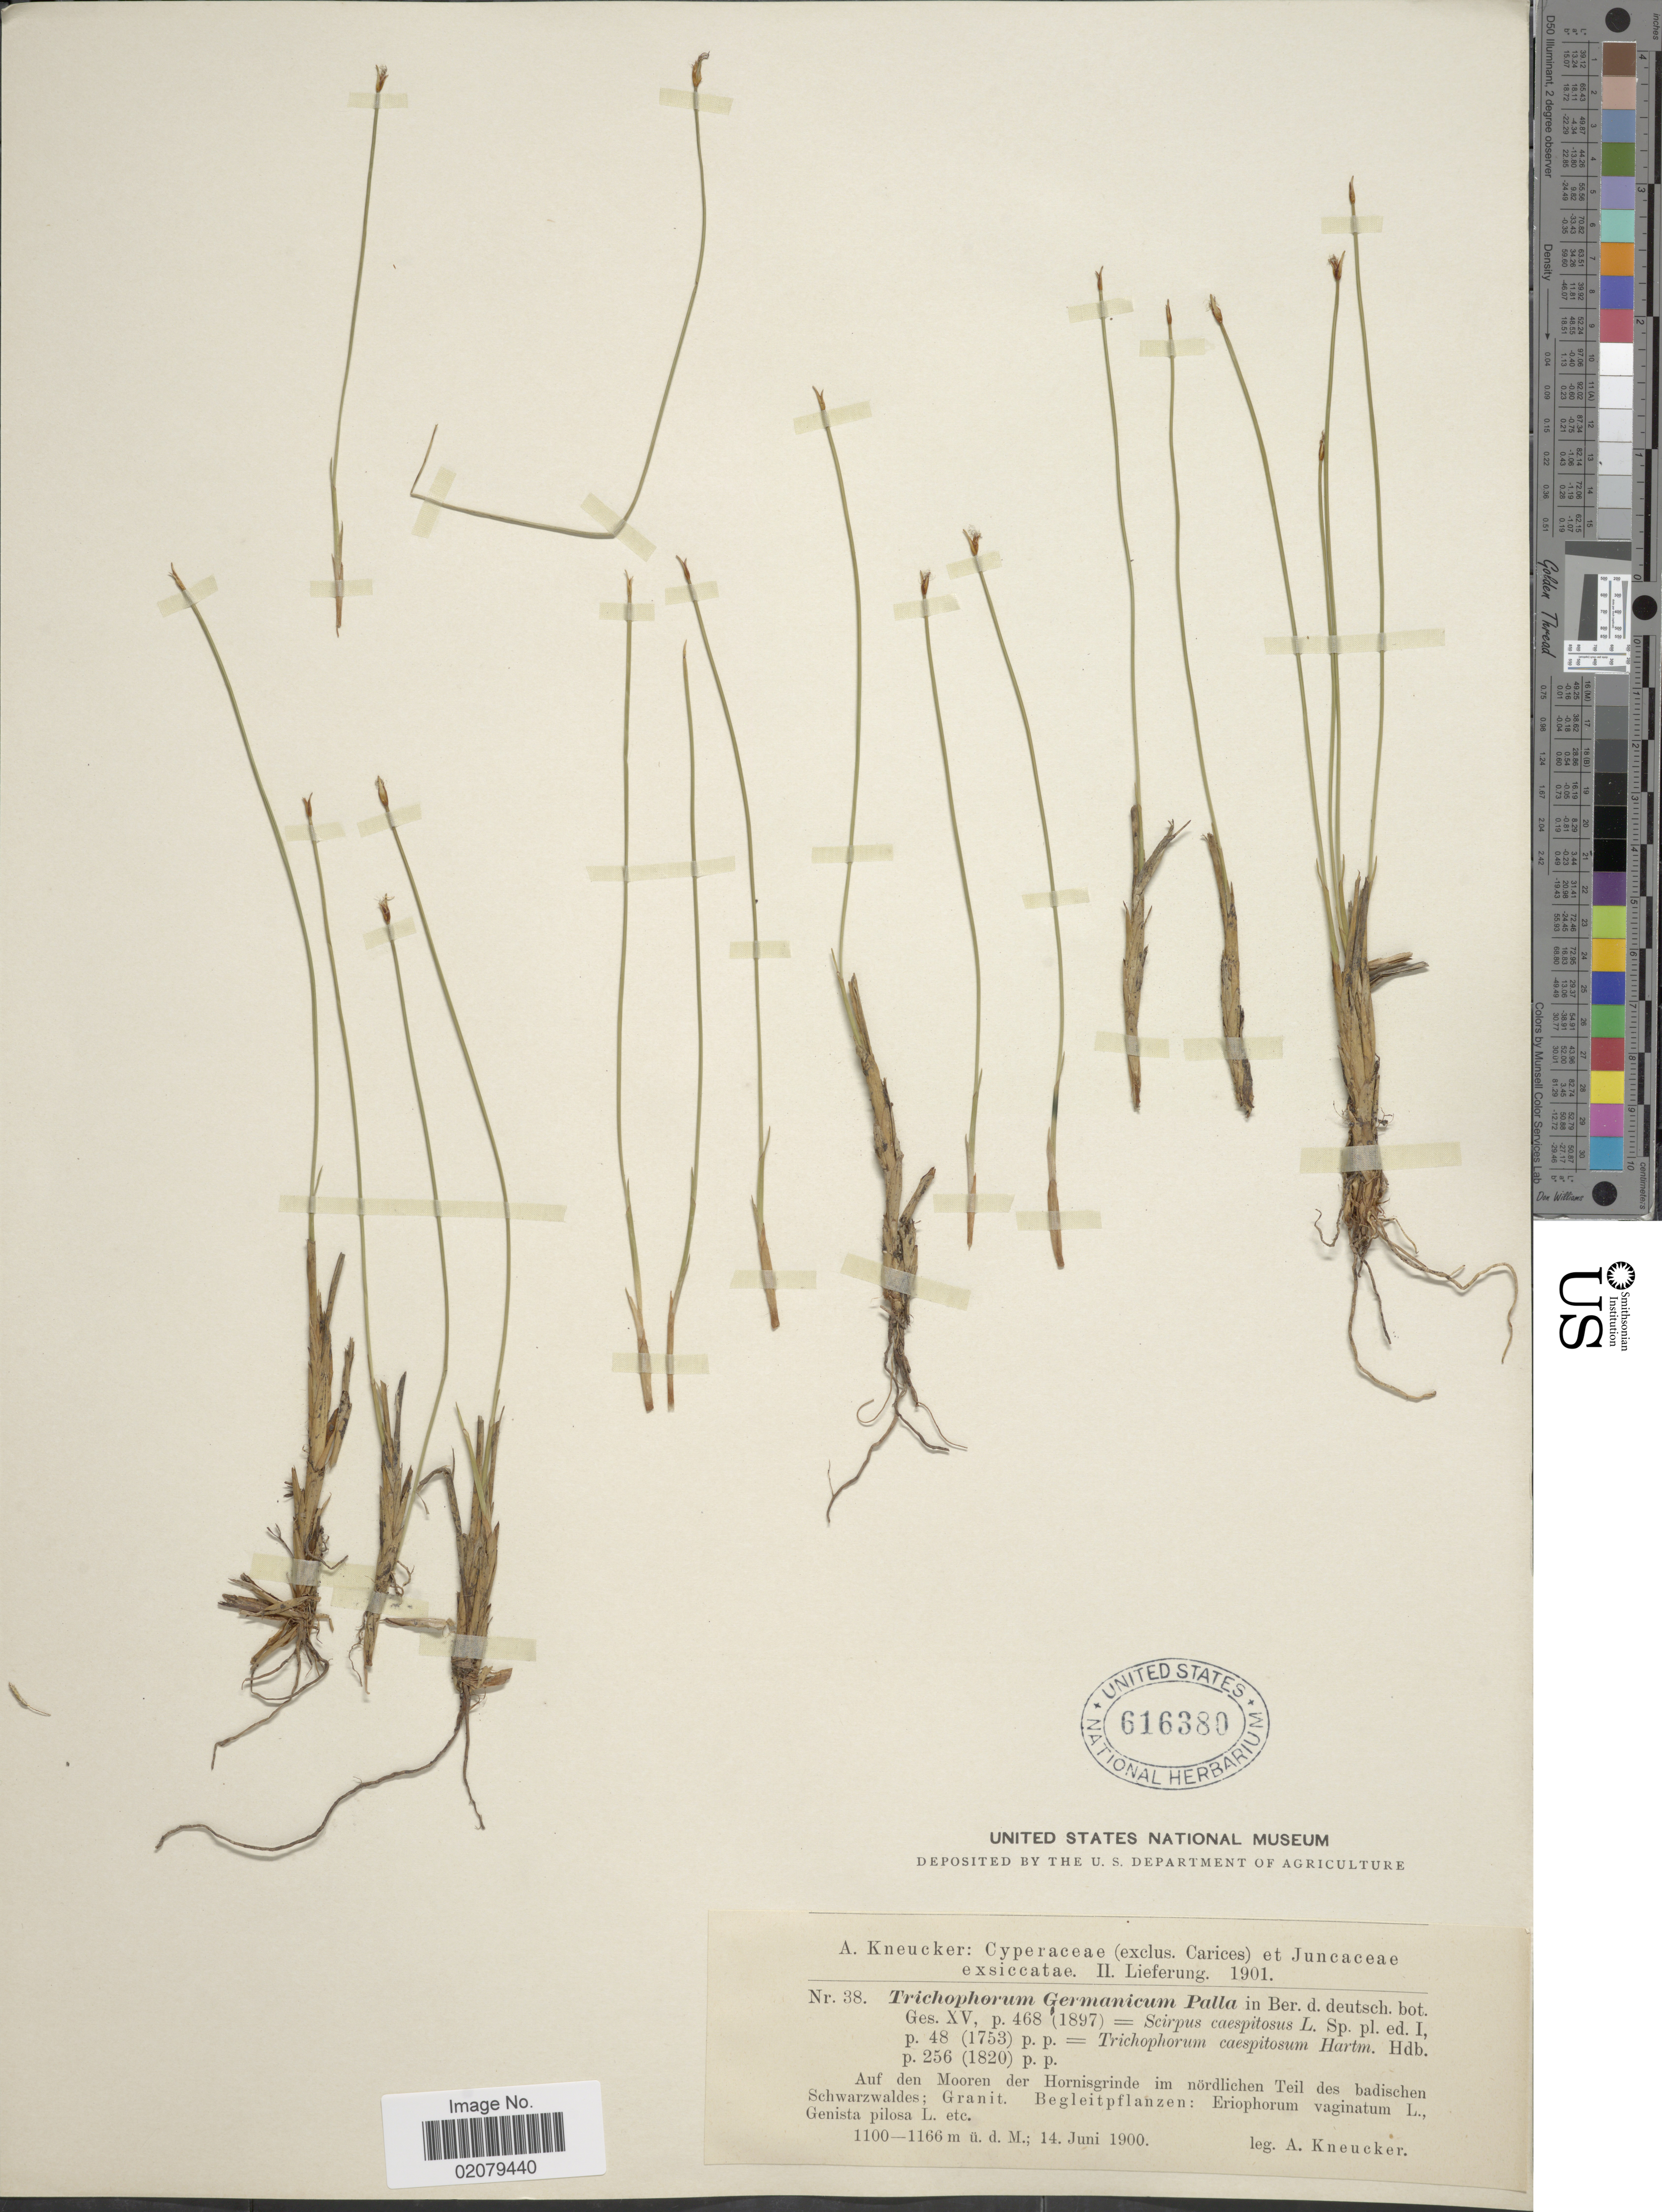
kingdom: Plantae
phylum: Tracheophyta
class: Liliopsida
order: Poales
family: Cyperaceae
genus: Trichophorum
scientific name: Trichophorum cespitosum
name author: (L.) Hartm.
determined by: Strong, Mark T., (BOT), Smithsonian Institution - National Museum of Natural History (UNITED STATES)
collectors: A. Kneucker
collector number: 38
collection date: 1900-06-14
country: Germany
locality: Auf den Mooren der Hornisgrinde im nordlichen Teil des badischen Schwarzwaldes: Granit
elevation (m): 1100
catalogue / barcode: US 616380